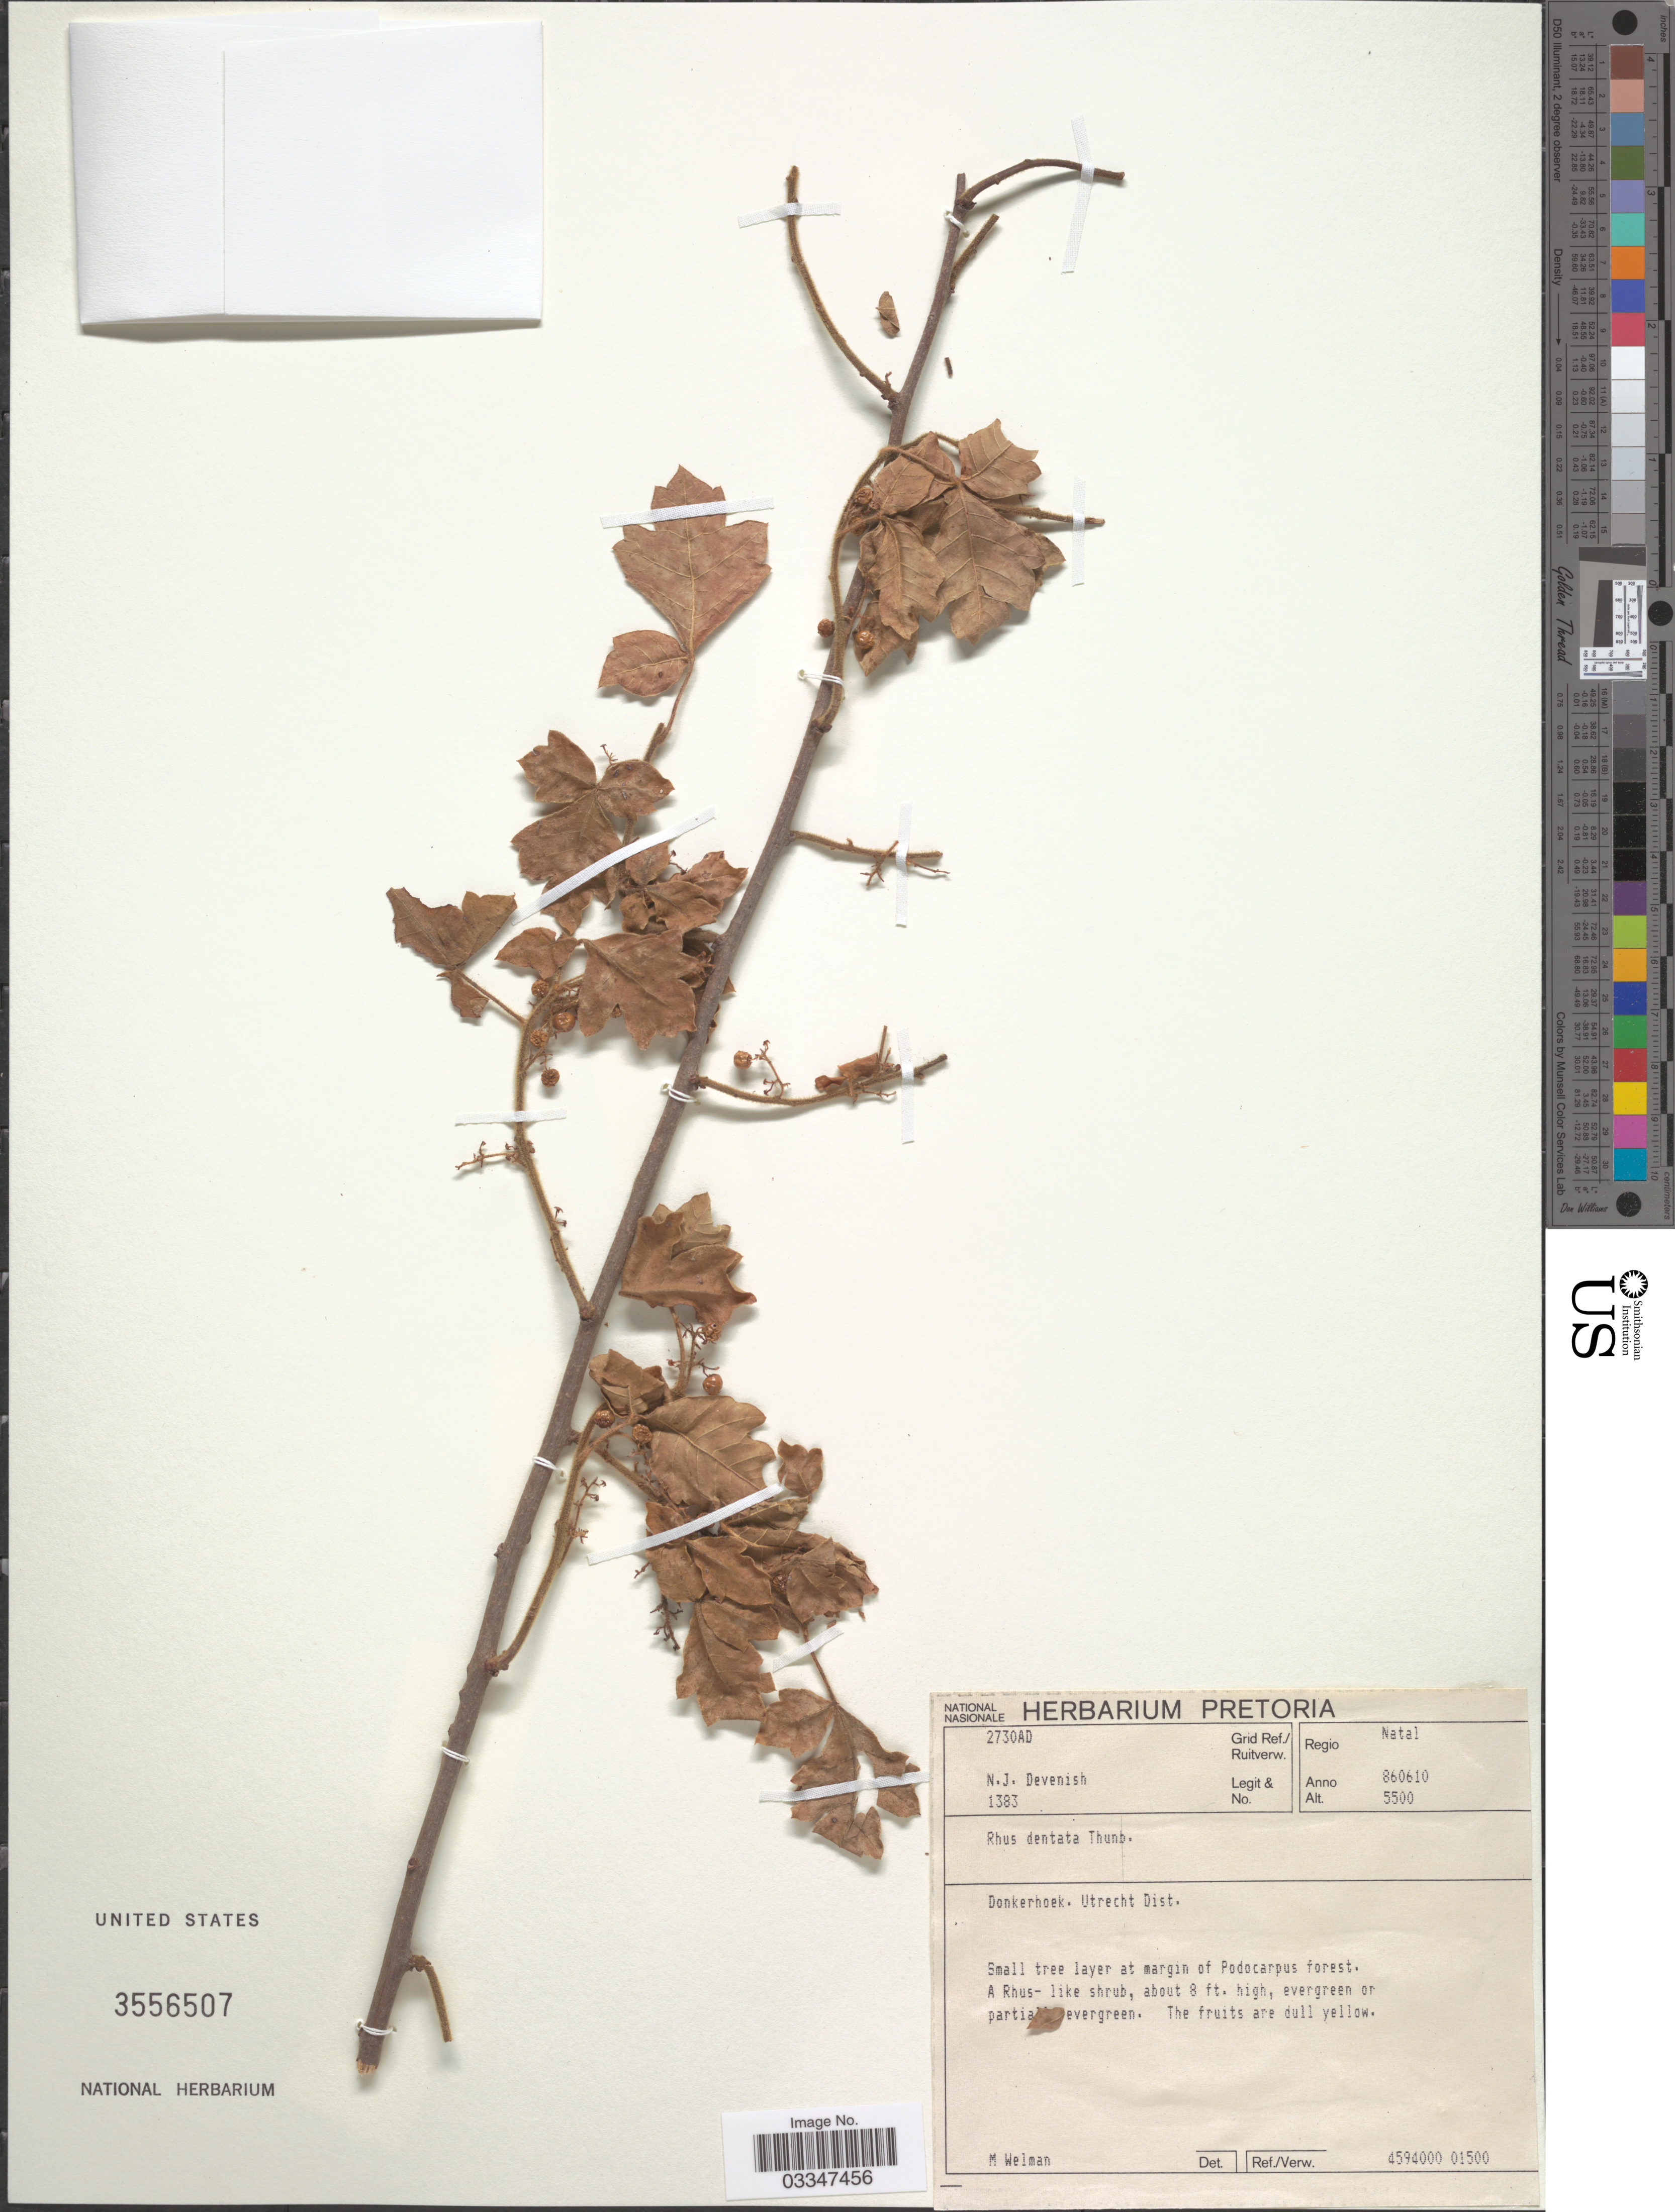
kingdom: Plantae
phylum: Tracheophyta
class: Magnoliopsida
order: Sapindales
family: Anacardiaceae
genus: Rhus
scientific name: Rhus dentata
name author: Thunb.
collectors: N. Devenish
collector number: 1383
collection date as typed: Transcribed d/m/y: 10/6/86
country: South Africa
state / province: KwaZulu-Natal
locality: Regio Natal. Grid Ref./ Ruitverw. 2730AD. Donkerhoek. Utrecht Dist.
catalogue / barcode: US 3556507